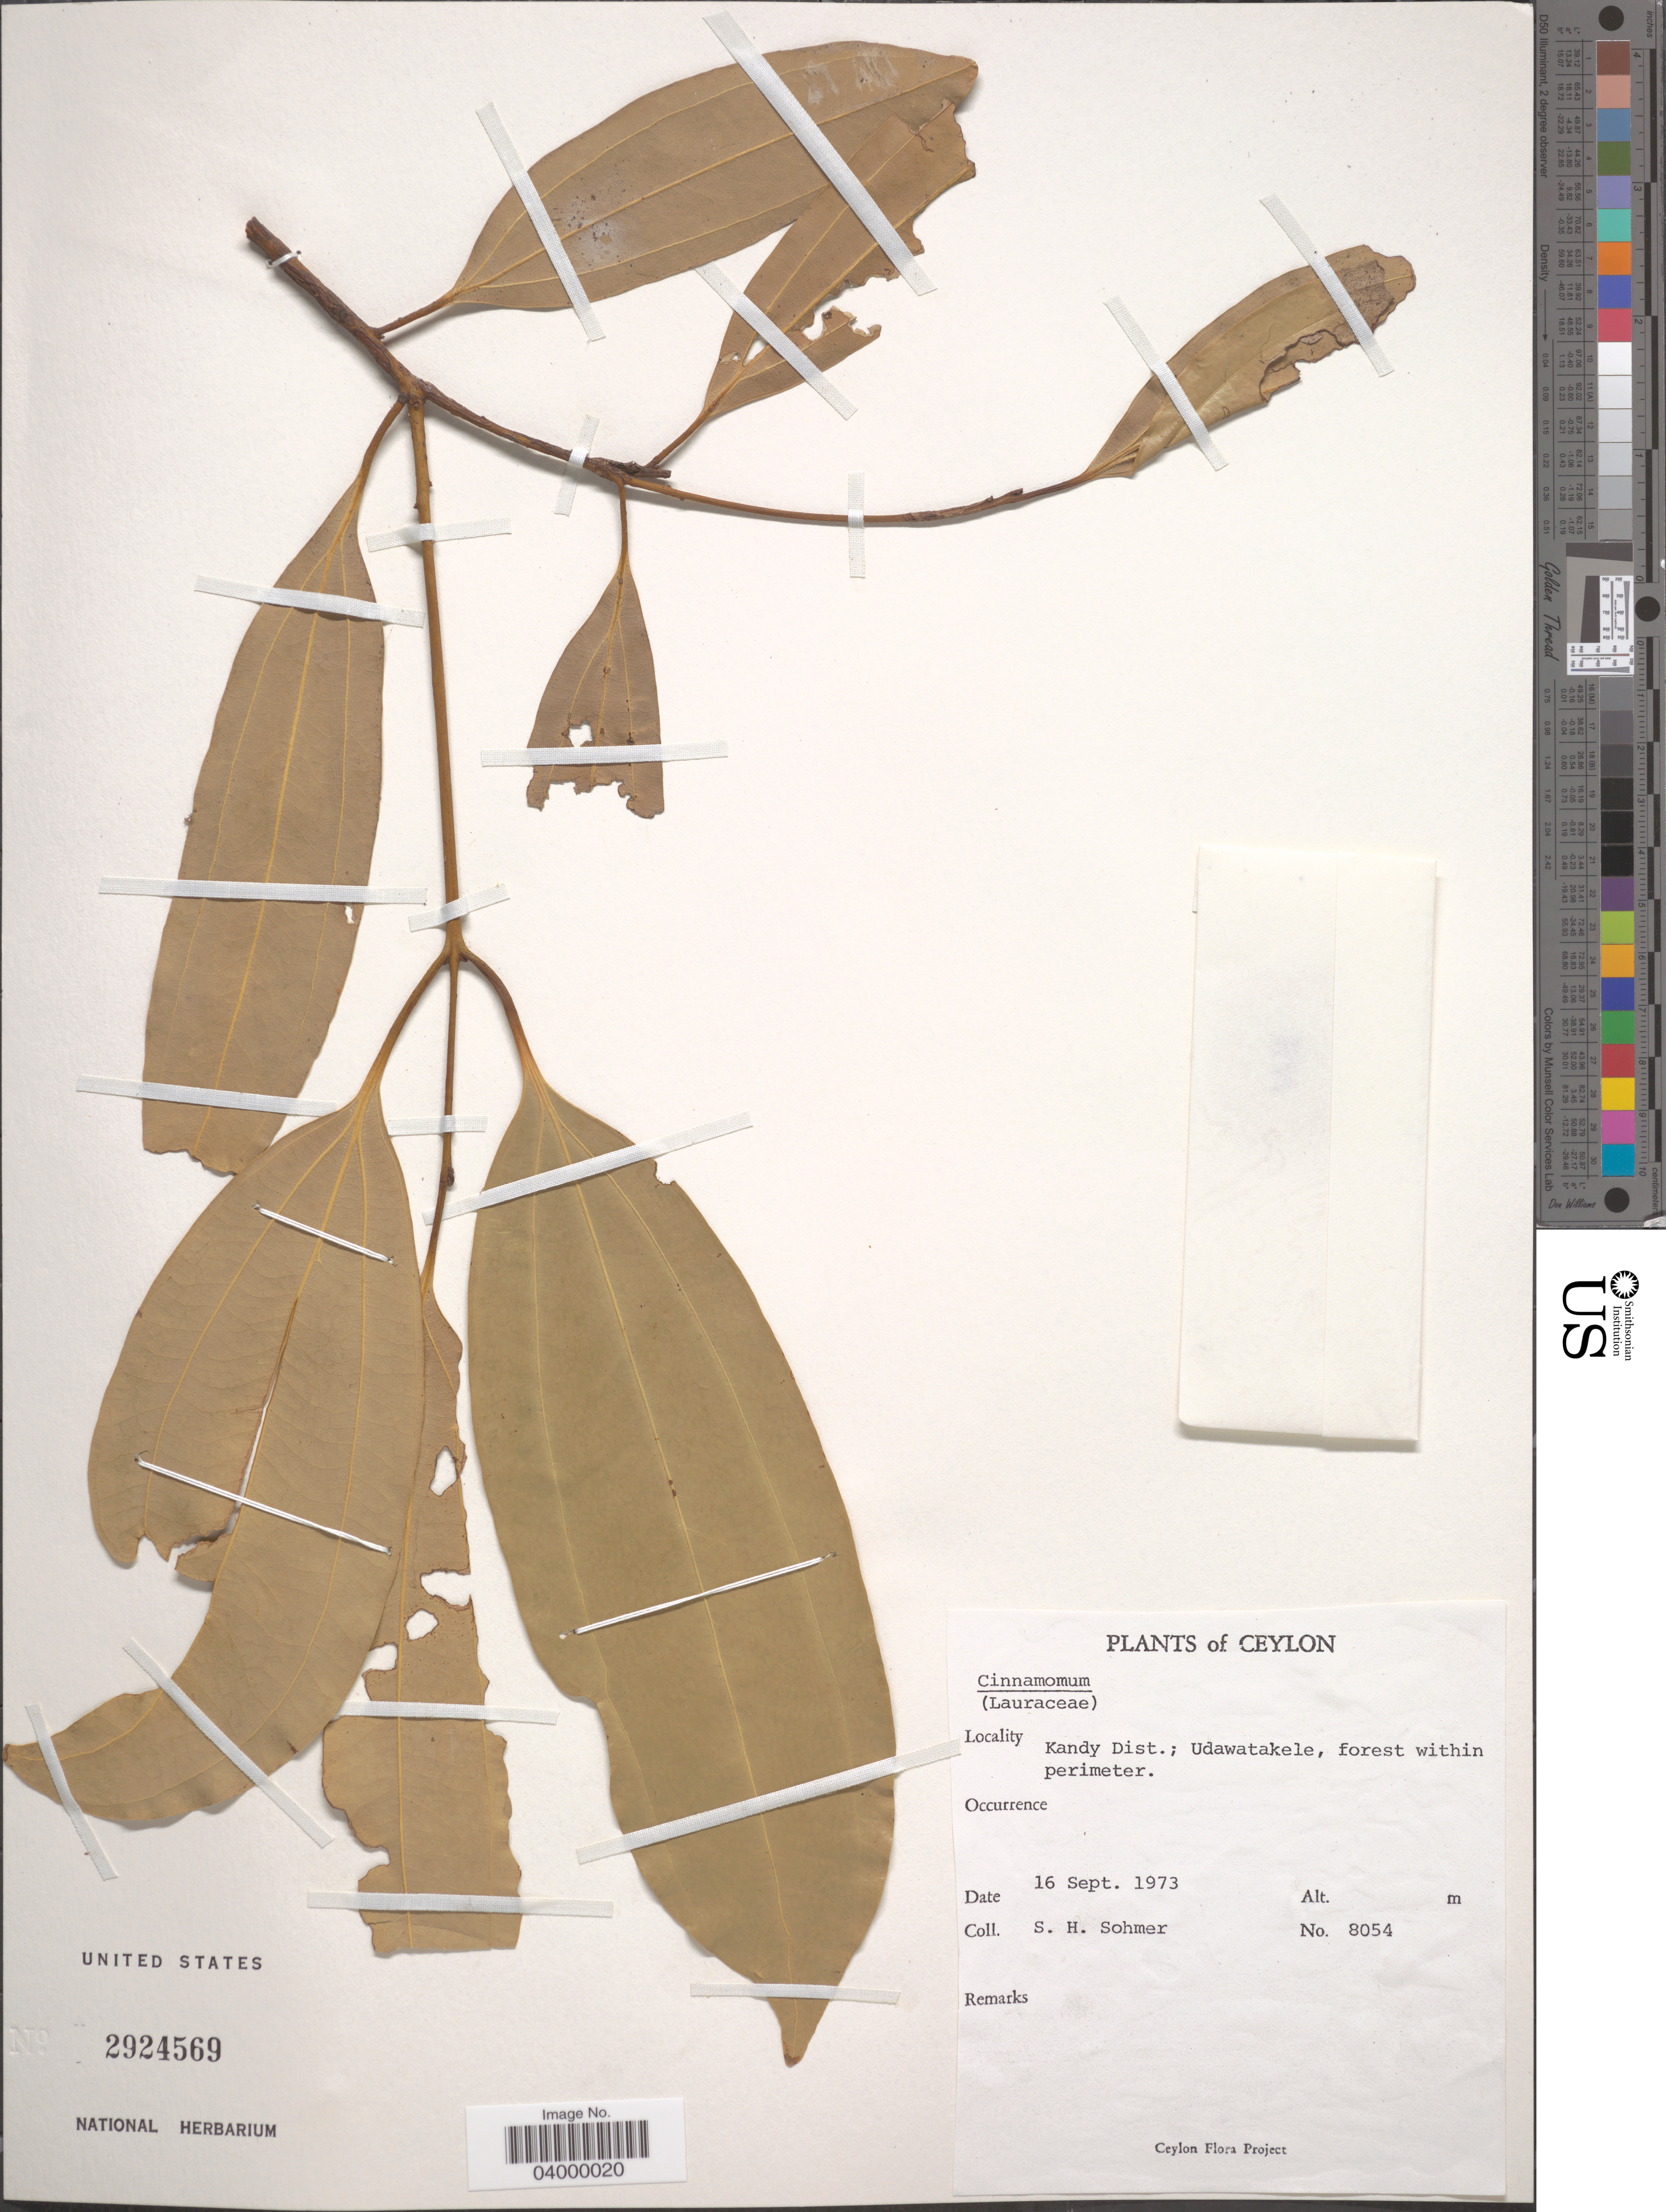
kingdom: Plantae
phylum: Tracheophyta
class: Magnoliopsida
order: Laurales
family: Lauraceae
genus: Cinnamomum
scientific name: Cinnamomum sp.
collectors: S. H. Sohmer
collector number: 8054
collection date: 1973-09-16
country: Sri Lanka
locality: Ceylon. Kandy Dist.; Udawatakele.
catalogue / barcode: US 2924569